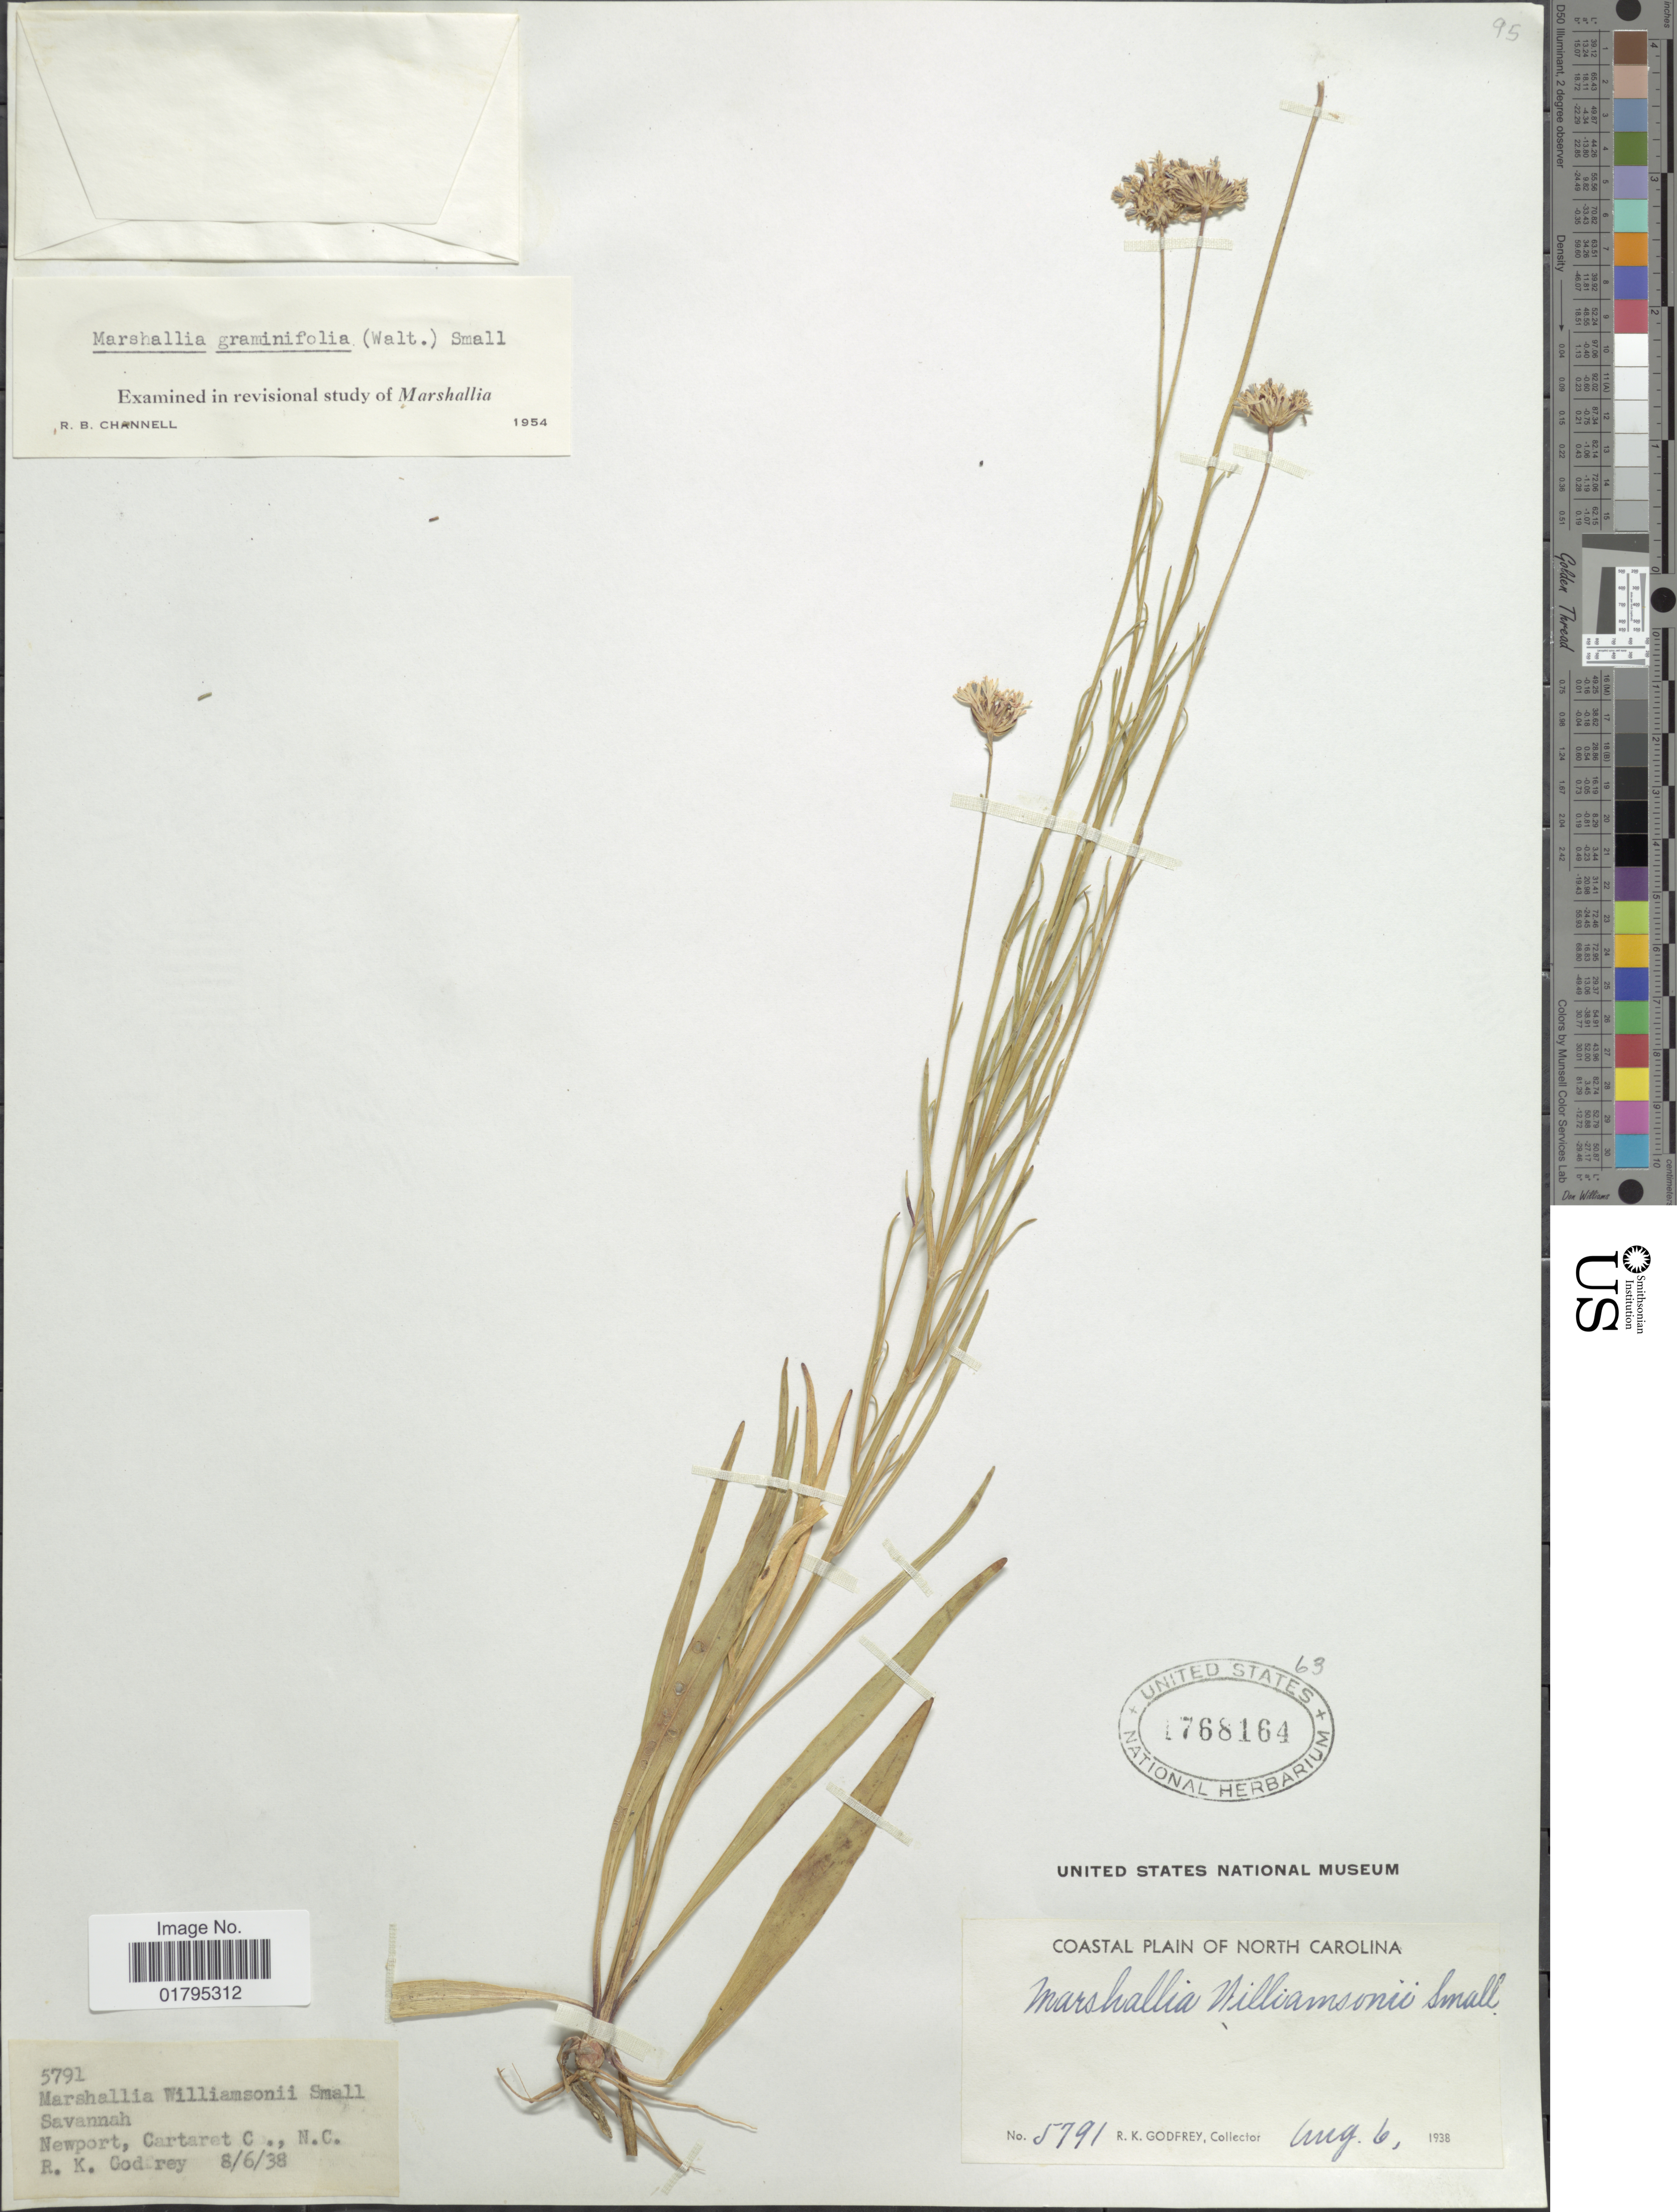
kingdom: Plantae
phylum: Tracheophyta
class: Magnoliopsida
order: Asterales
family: Asteraceae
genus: Marshallia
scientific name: Marshallia graminifolia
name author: (Walter) Small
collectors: R. K. Godfrey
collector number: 5791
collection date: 1938-08-06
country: United States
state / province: North Carolina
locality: Coastal plain of North Carolina. Savannah,Newport Cartaret C.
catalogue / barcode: US 1768164